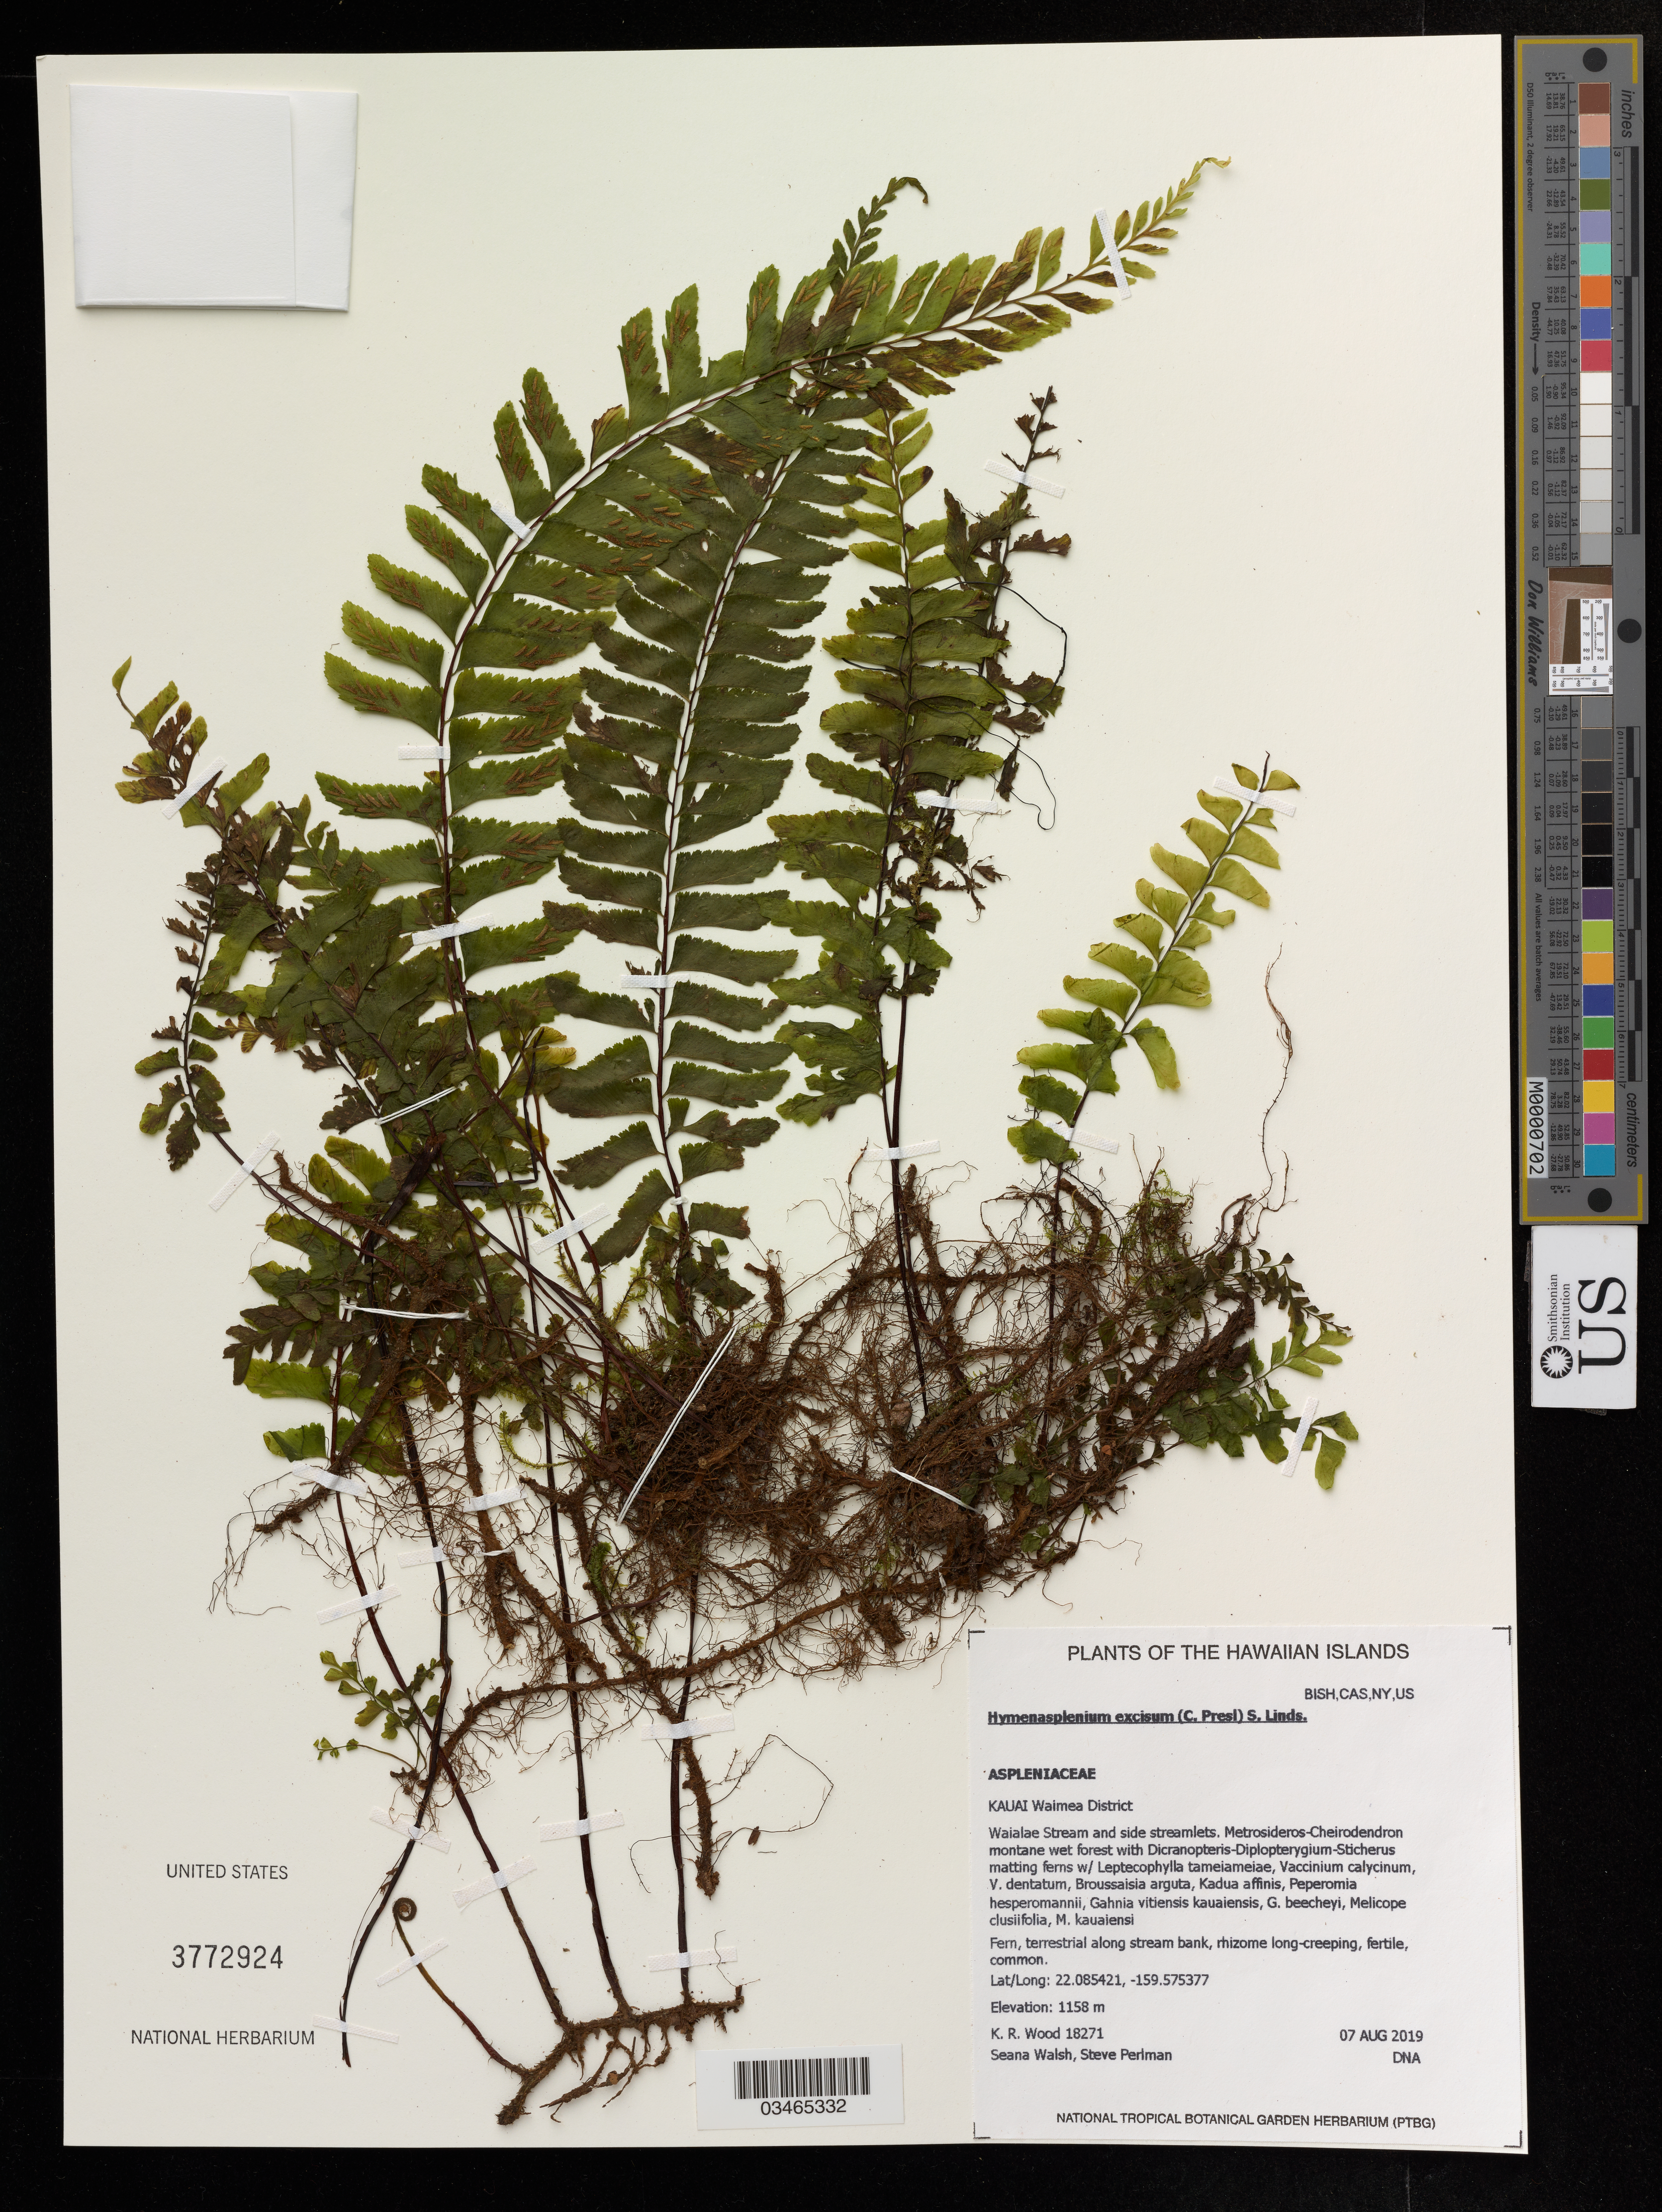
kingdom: Plantae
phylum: Tracheophyta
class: Polypodiopsida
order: Polypodiales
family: Aspleniaceae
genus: Hymenasplenium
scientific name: Hymenasplenium excisum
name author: C. Presl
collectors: K. R. Wood, S. Walsh & S. Perlman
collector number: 18271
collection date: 2019-08-07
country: United States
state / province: Hawaii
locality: Kauai Waimea District, Waialae Stream and side streamlets.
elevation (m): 1158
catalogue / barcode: US 3772924